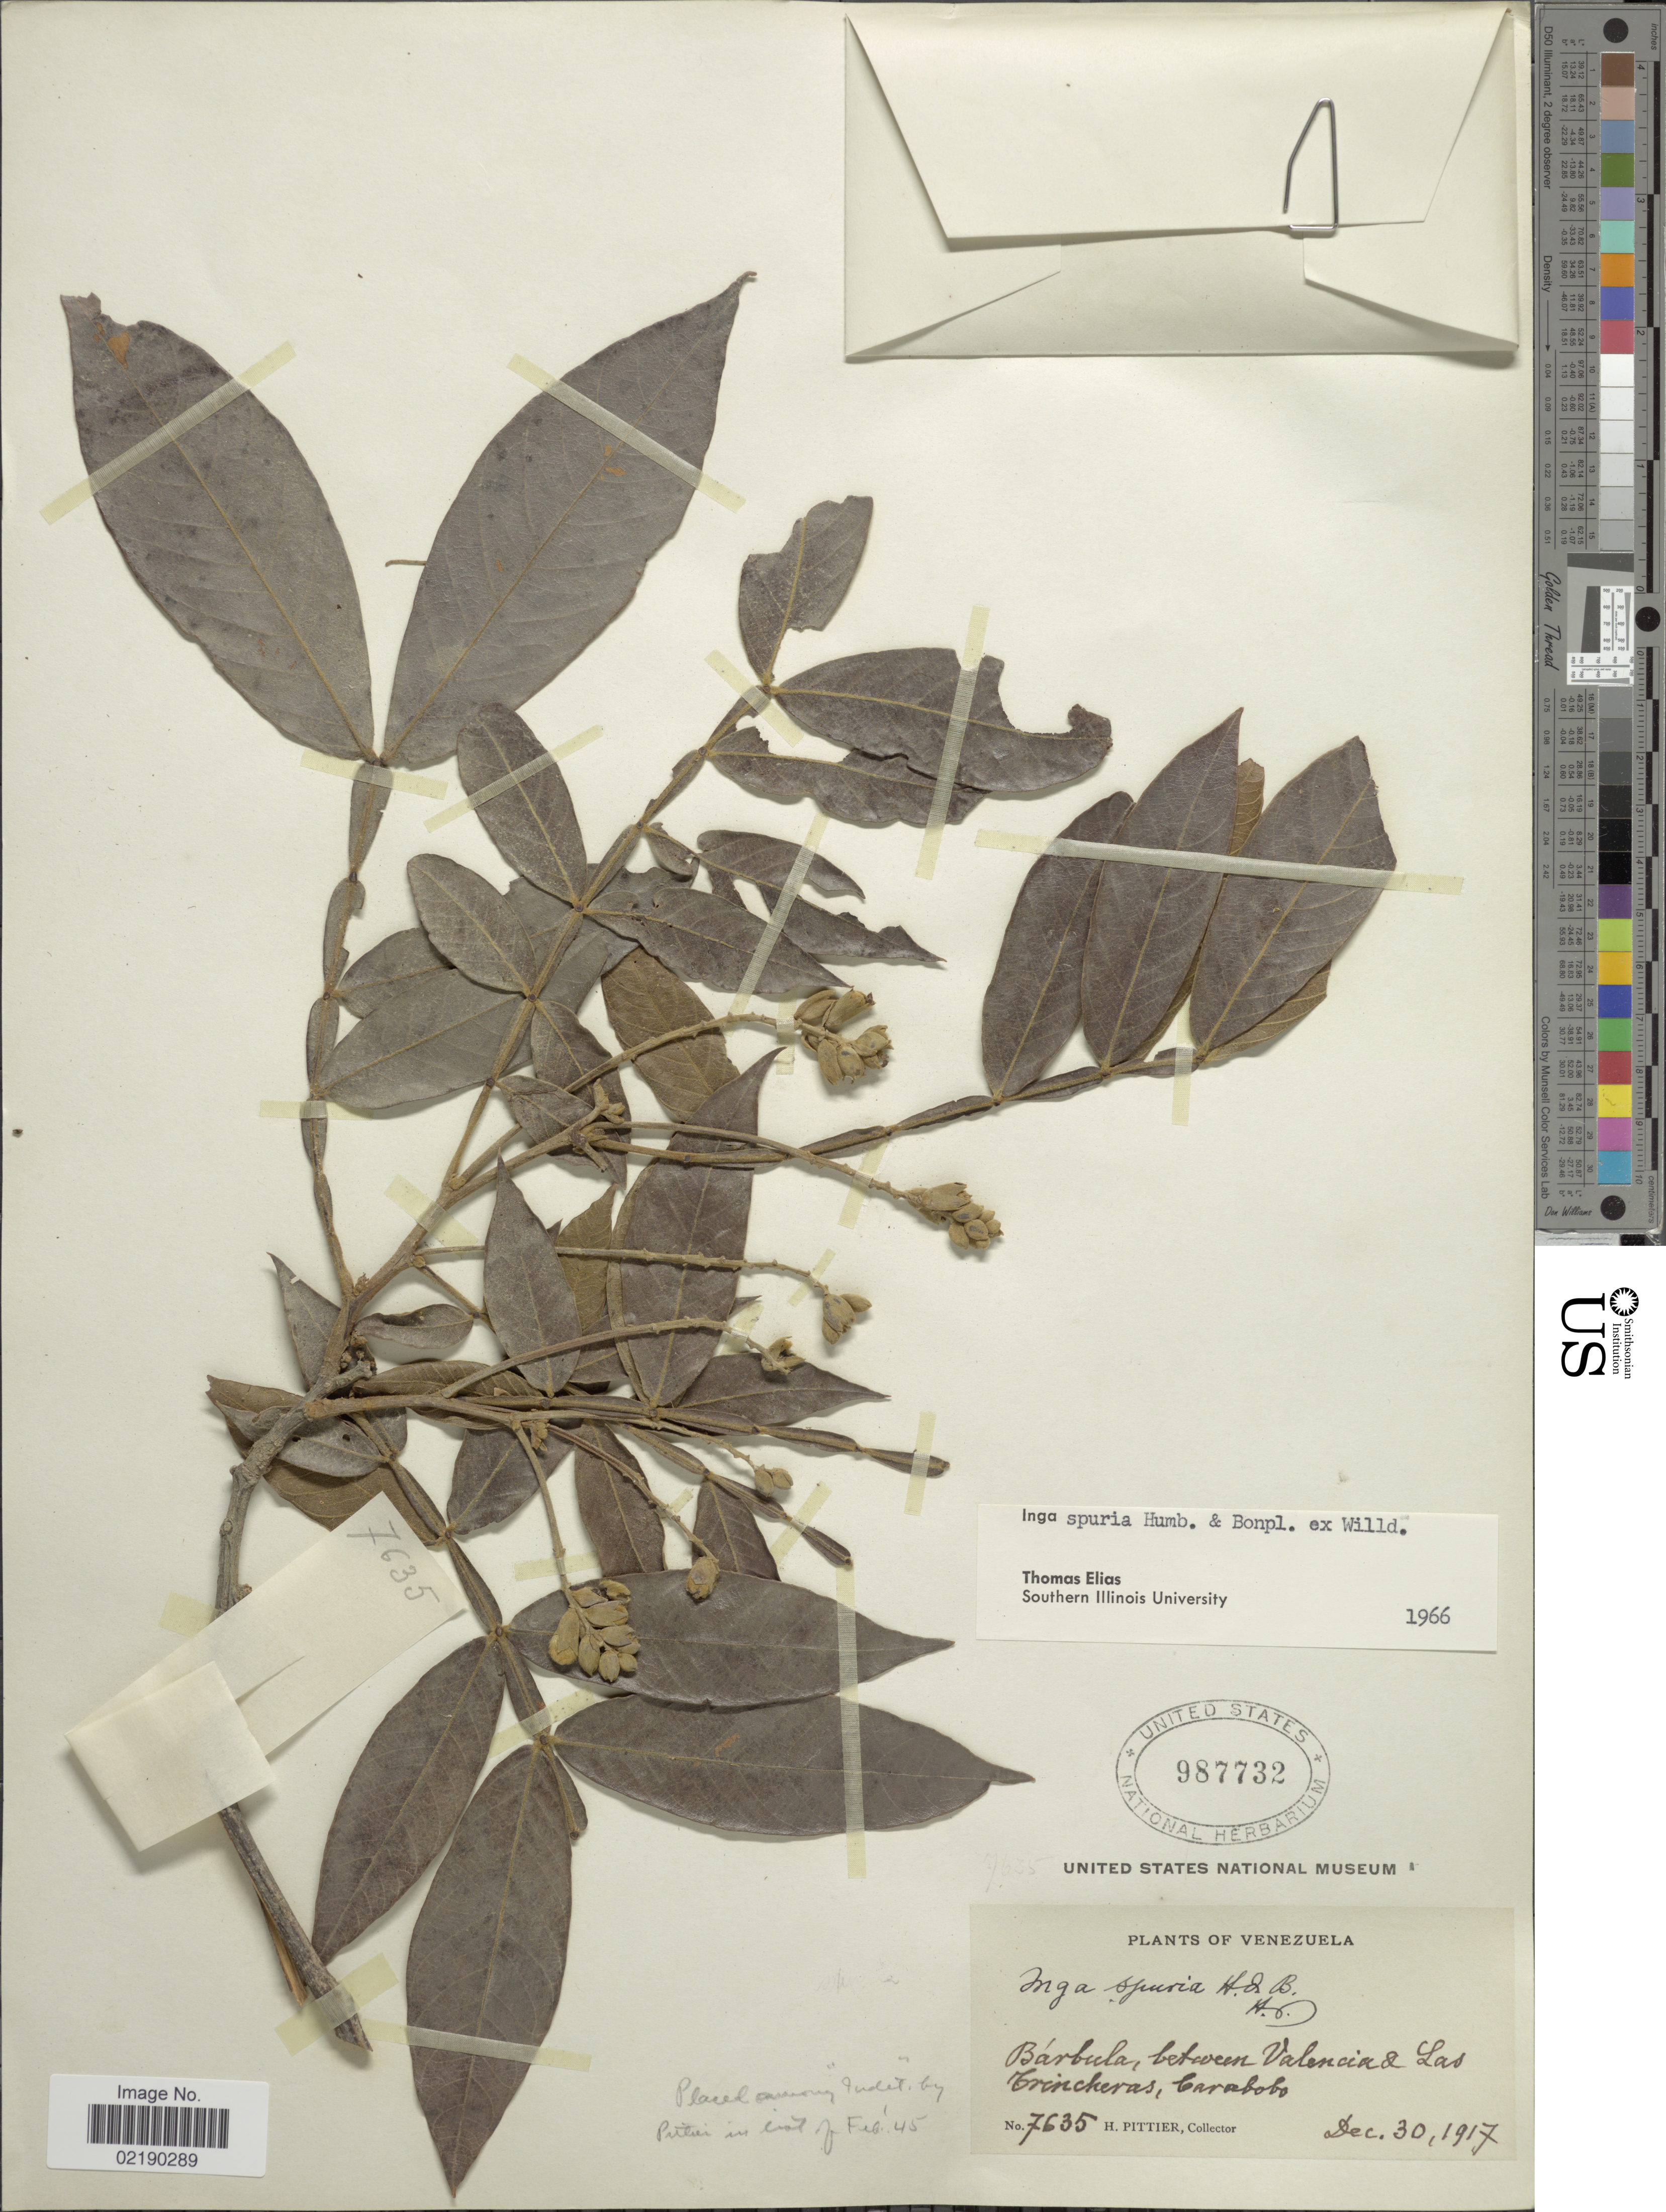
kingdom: Plantae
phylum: Tracheophyta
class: Magnoliopsida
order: Fabales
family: Fabaceae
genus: Inga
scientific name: Inga vera subsp. vera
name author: Willd.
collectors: H. F. Pittier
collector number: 7635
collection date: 1917-12-30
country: Venezuela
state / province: Carabobo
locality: Barbula, between Valencia & Las Crincheras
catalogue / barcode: US 987732